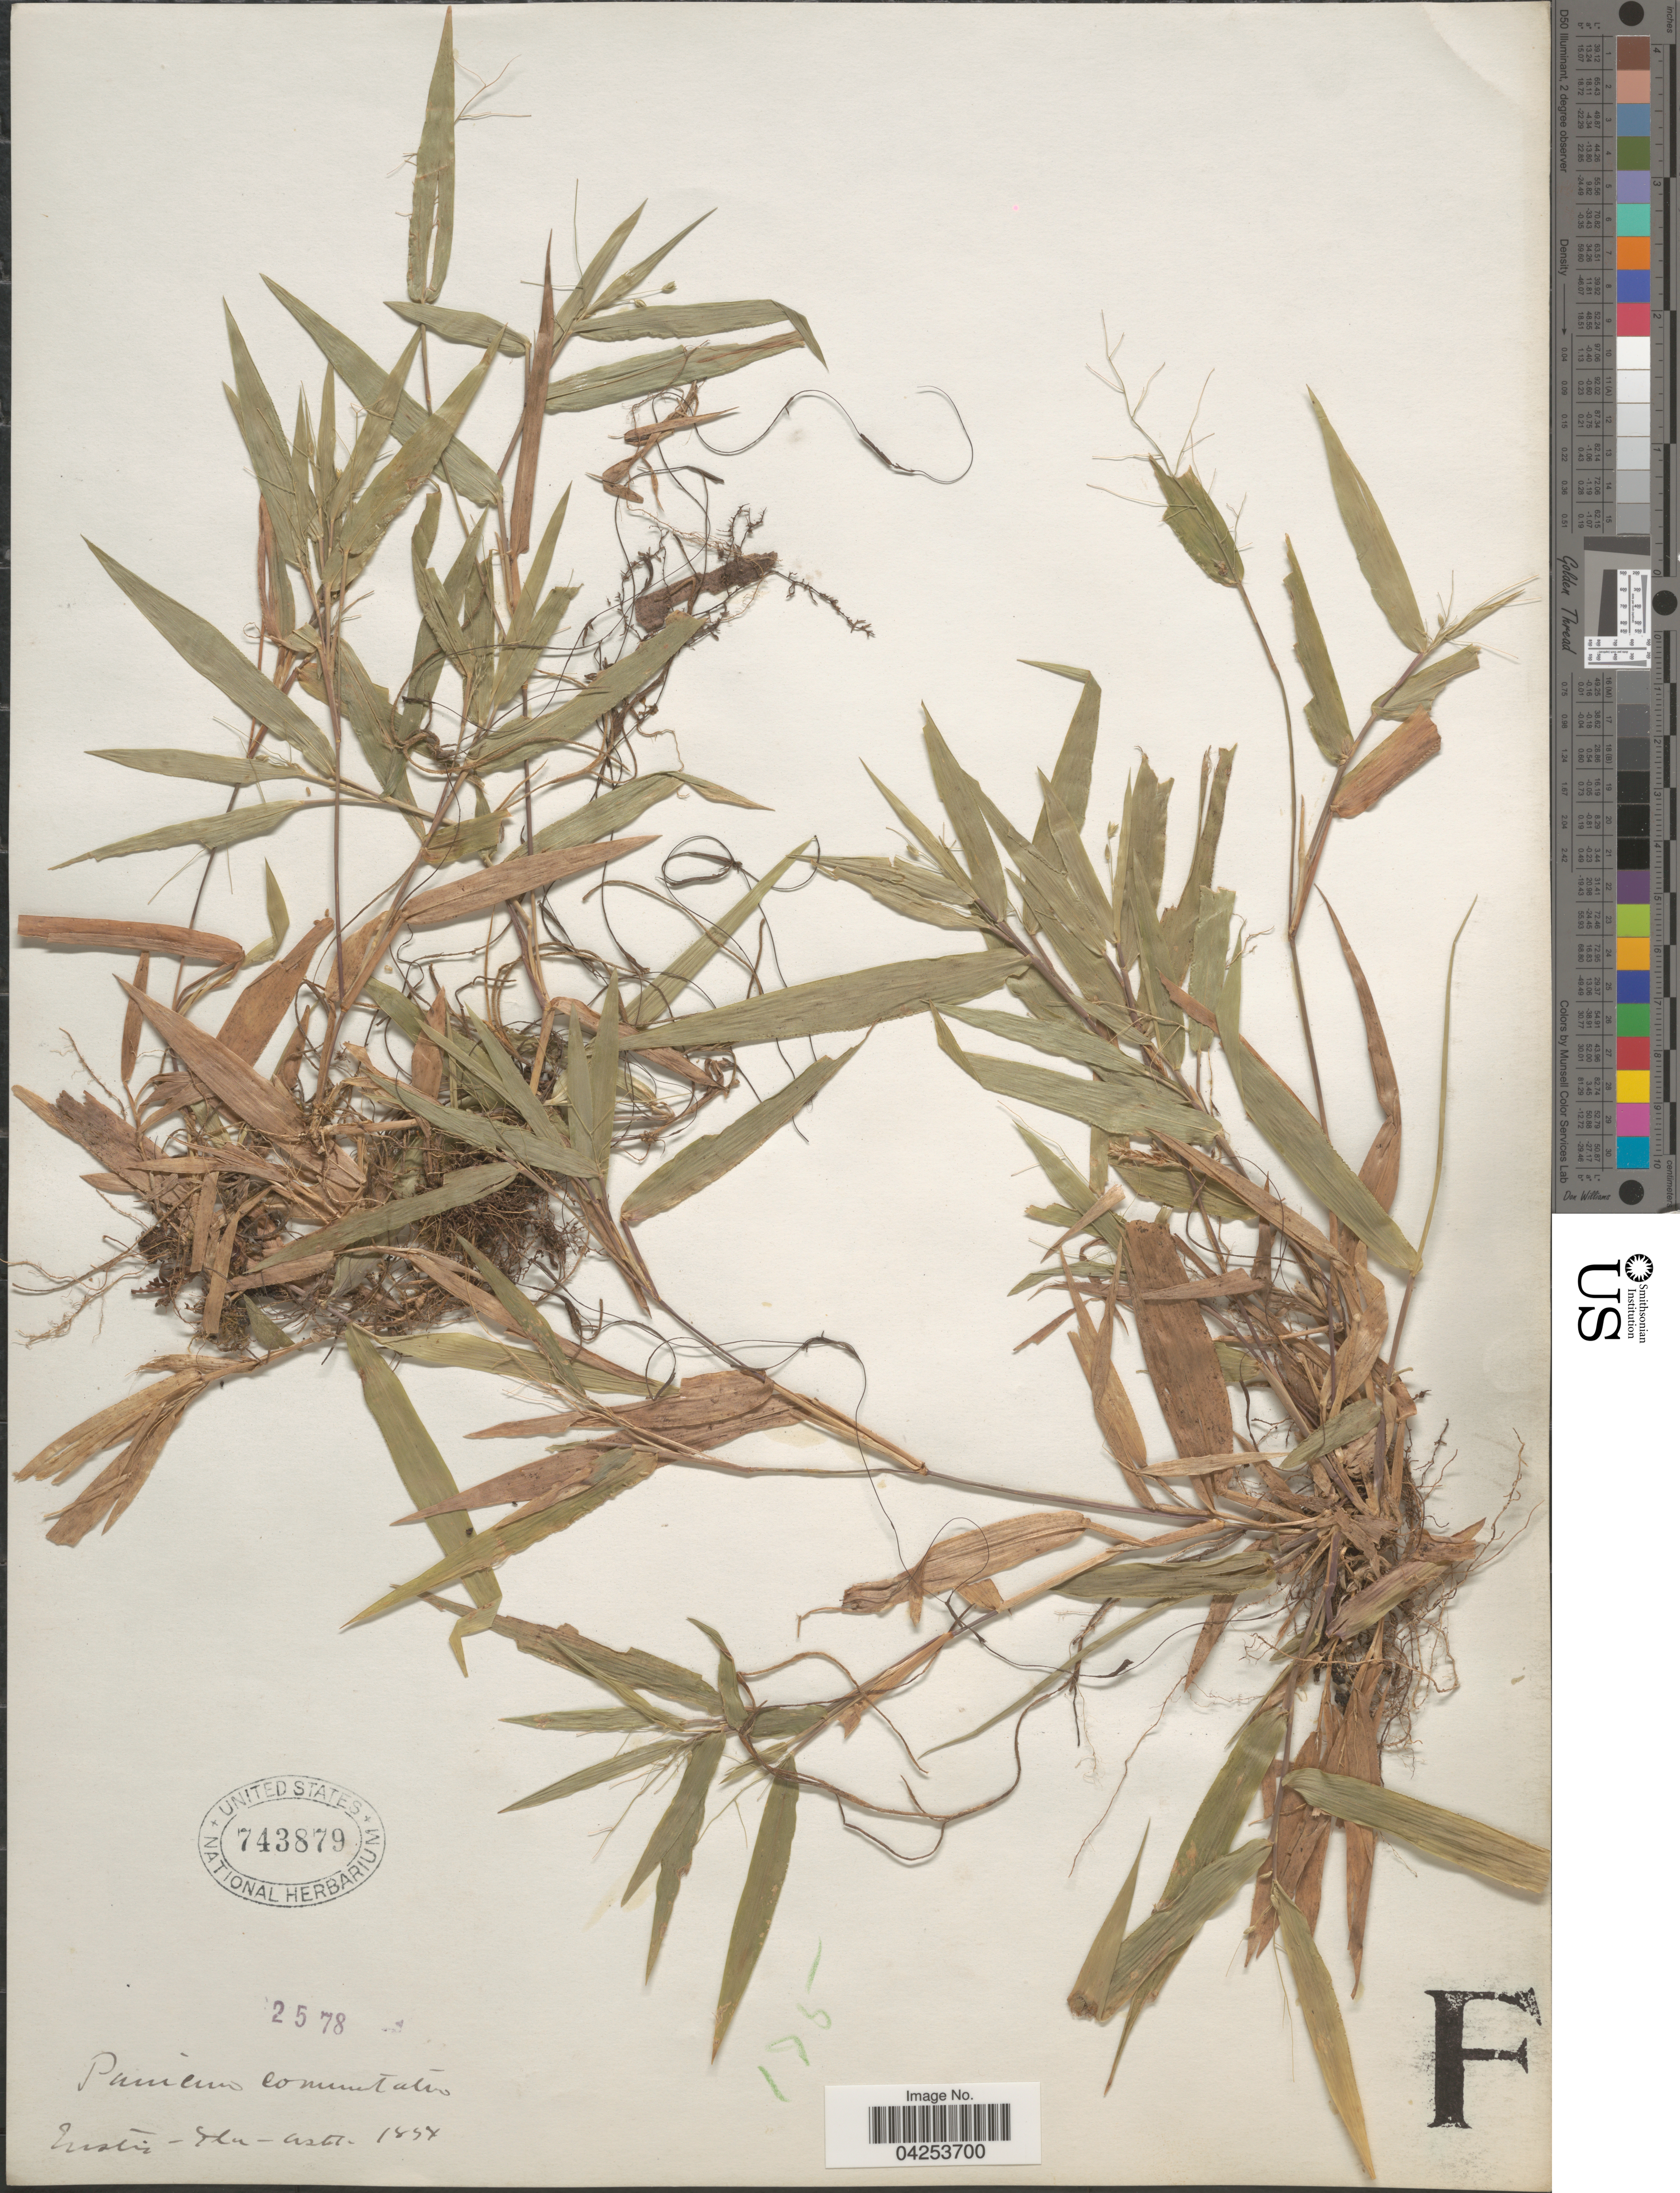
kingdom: Plantae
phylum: Tracheophyta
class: Liliopsida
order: Poales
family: Poaceae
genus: Dichanthelium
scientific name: Dichanthelium commutatum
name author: (Schult.) Gould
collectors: A. H.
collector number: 2578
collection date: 1857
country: United States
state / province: Florida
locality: Eustis.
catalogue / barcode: US 743879